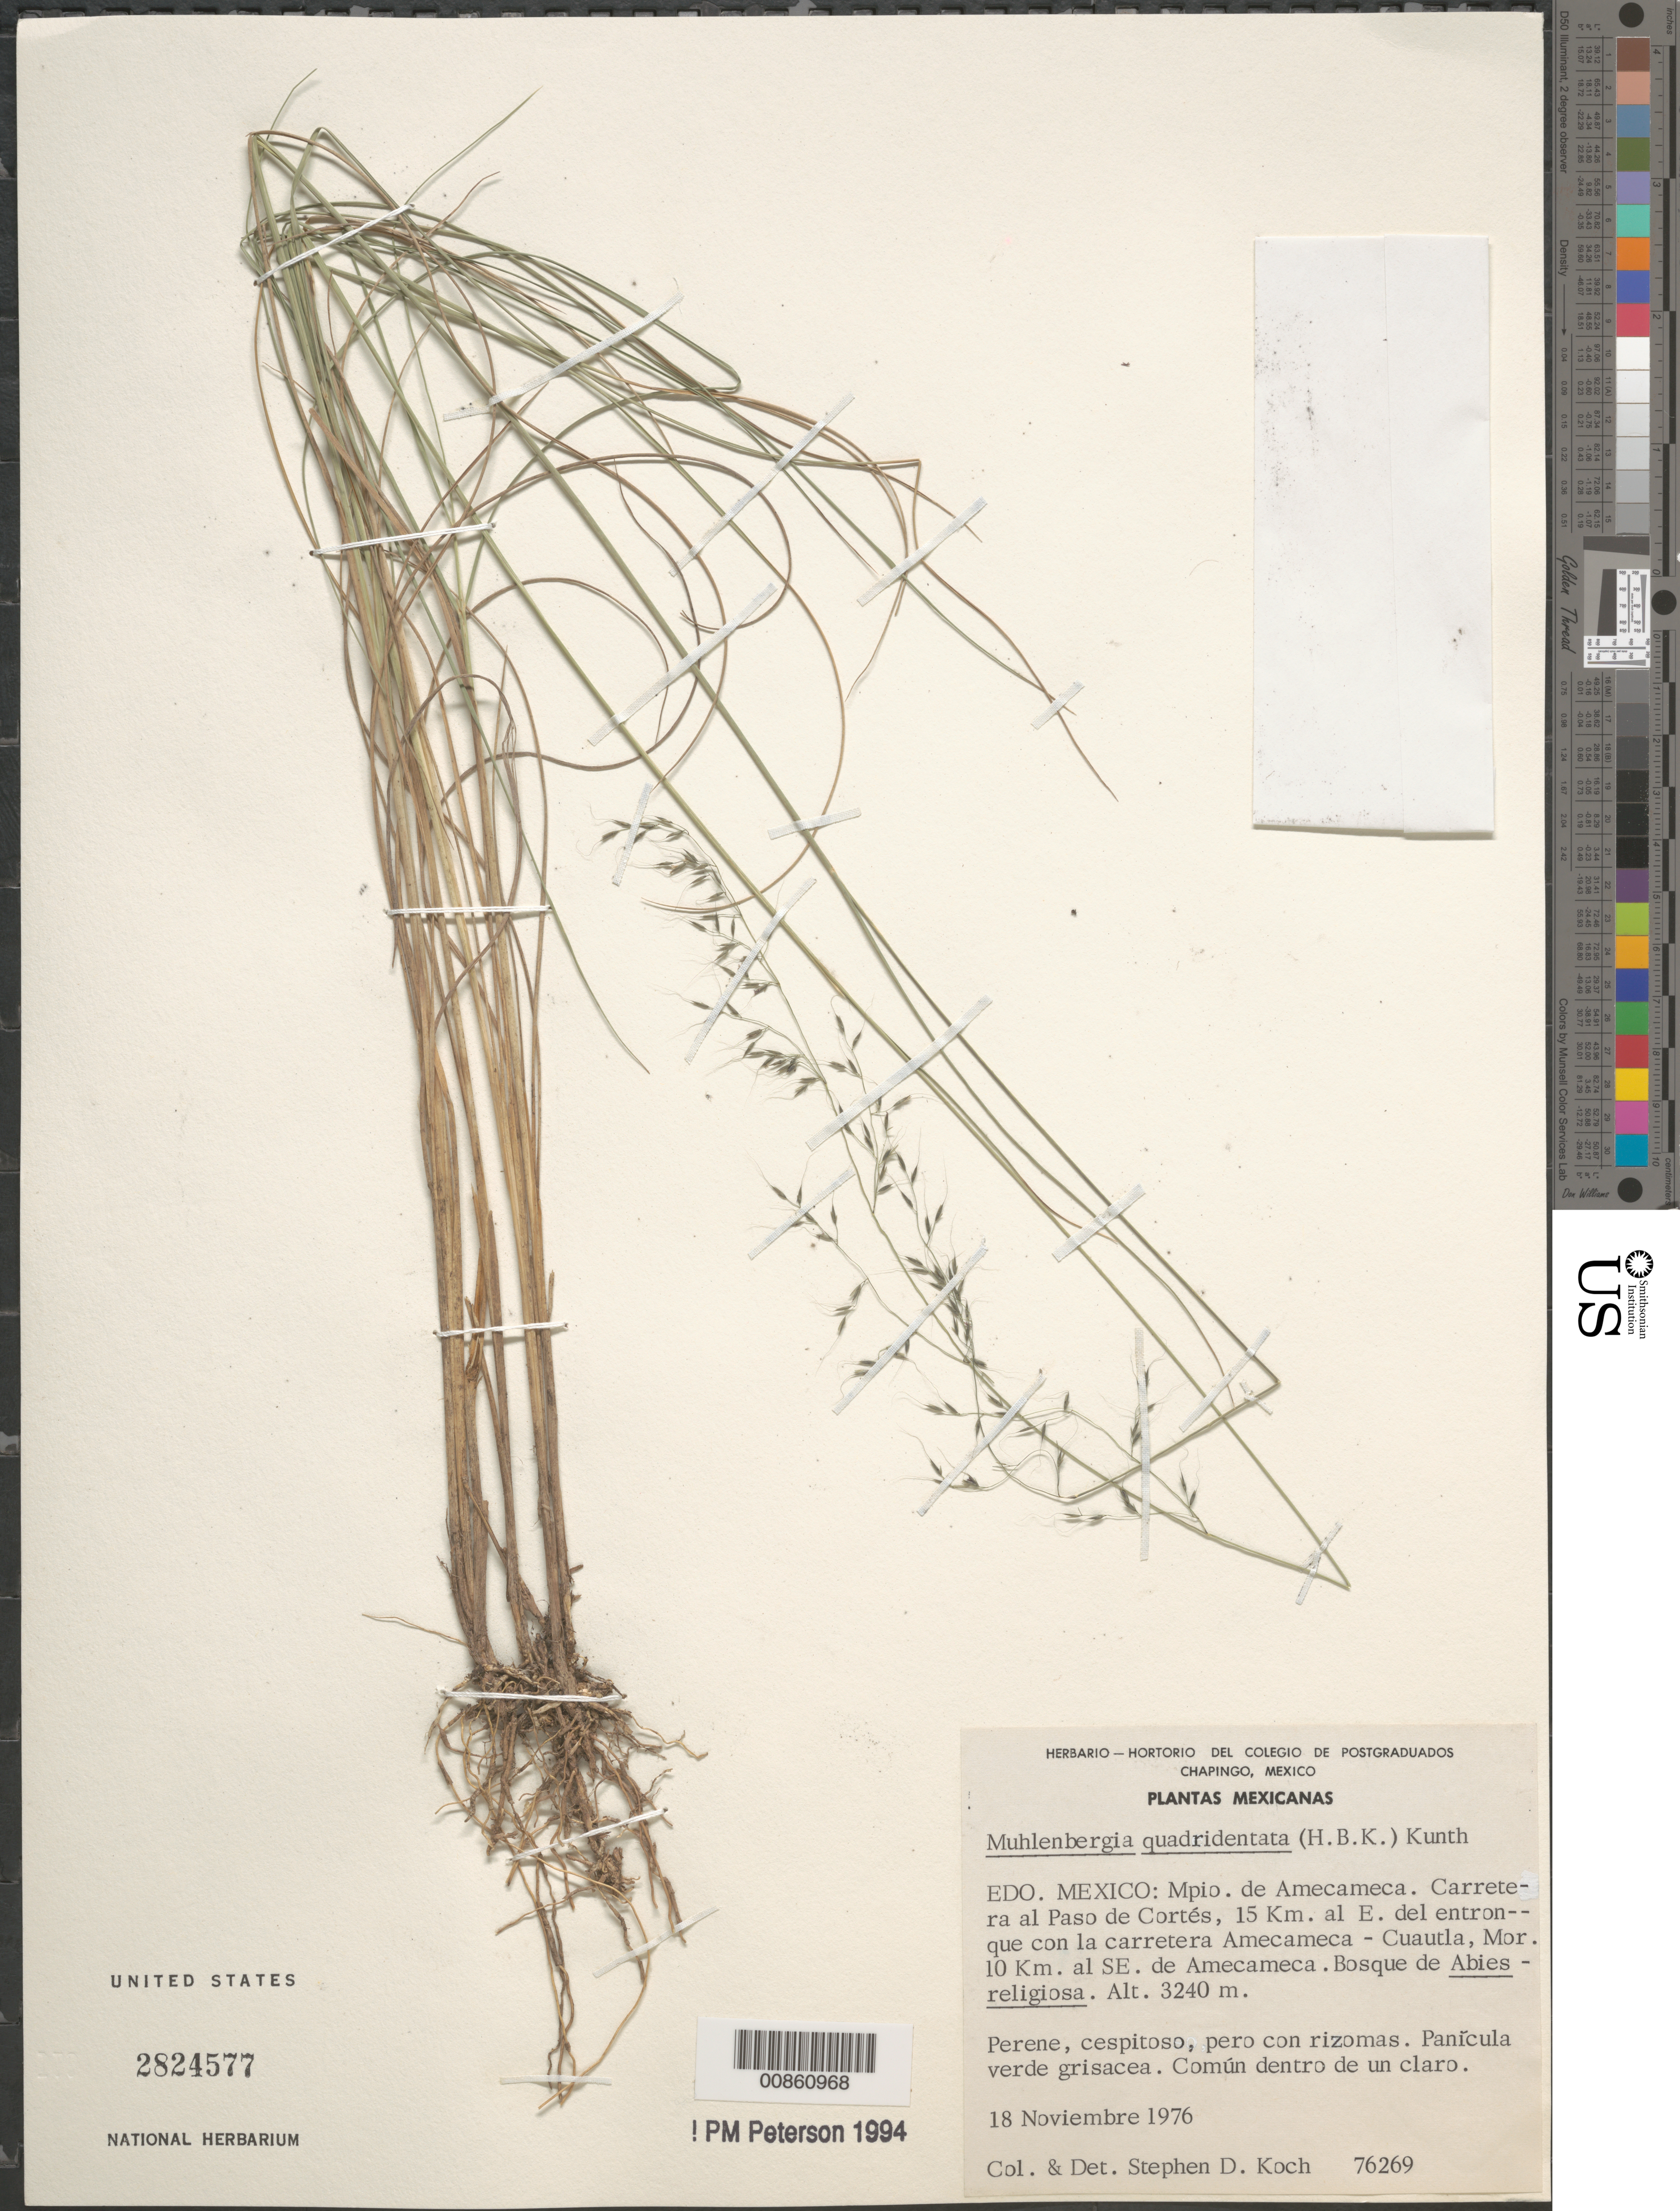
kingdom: Plantae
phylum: Tracheophyta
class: Liliopsida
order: Poales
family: Poaceae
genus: Muhlenbergia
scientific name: Muhlenbergia purpusii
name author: Mez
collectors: S. D. Koch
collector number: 76269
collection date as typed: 18 Jun 1976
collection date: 1976-06-18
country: Mexico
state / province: México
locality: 10 km al E de Amecameca, sobre el camino a Tlamacas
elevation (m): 3200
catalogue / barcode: US 2824577